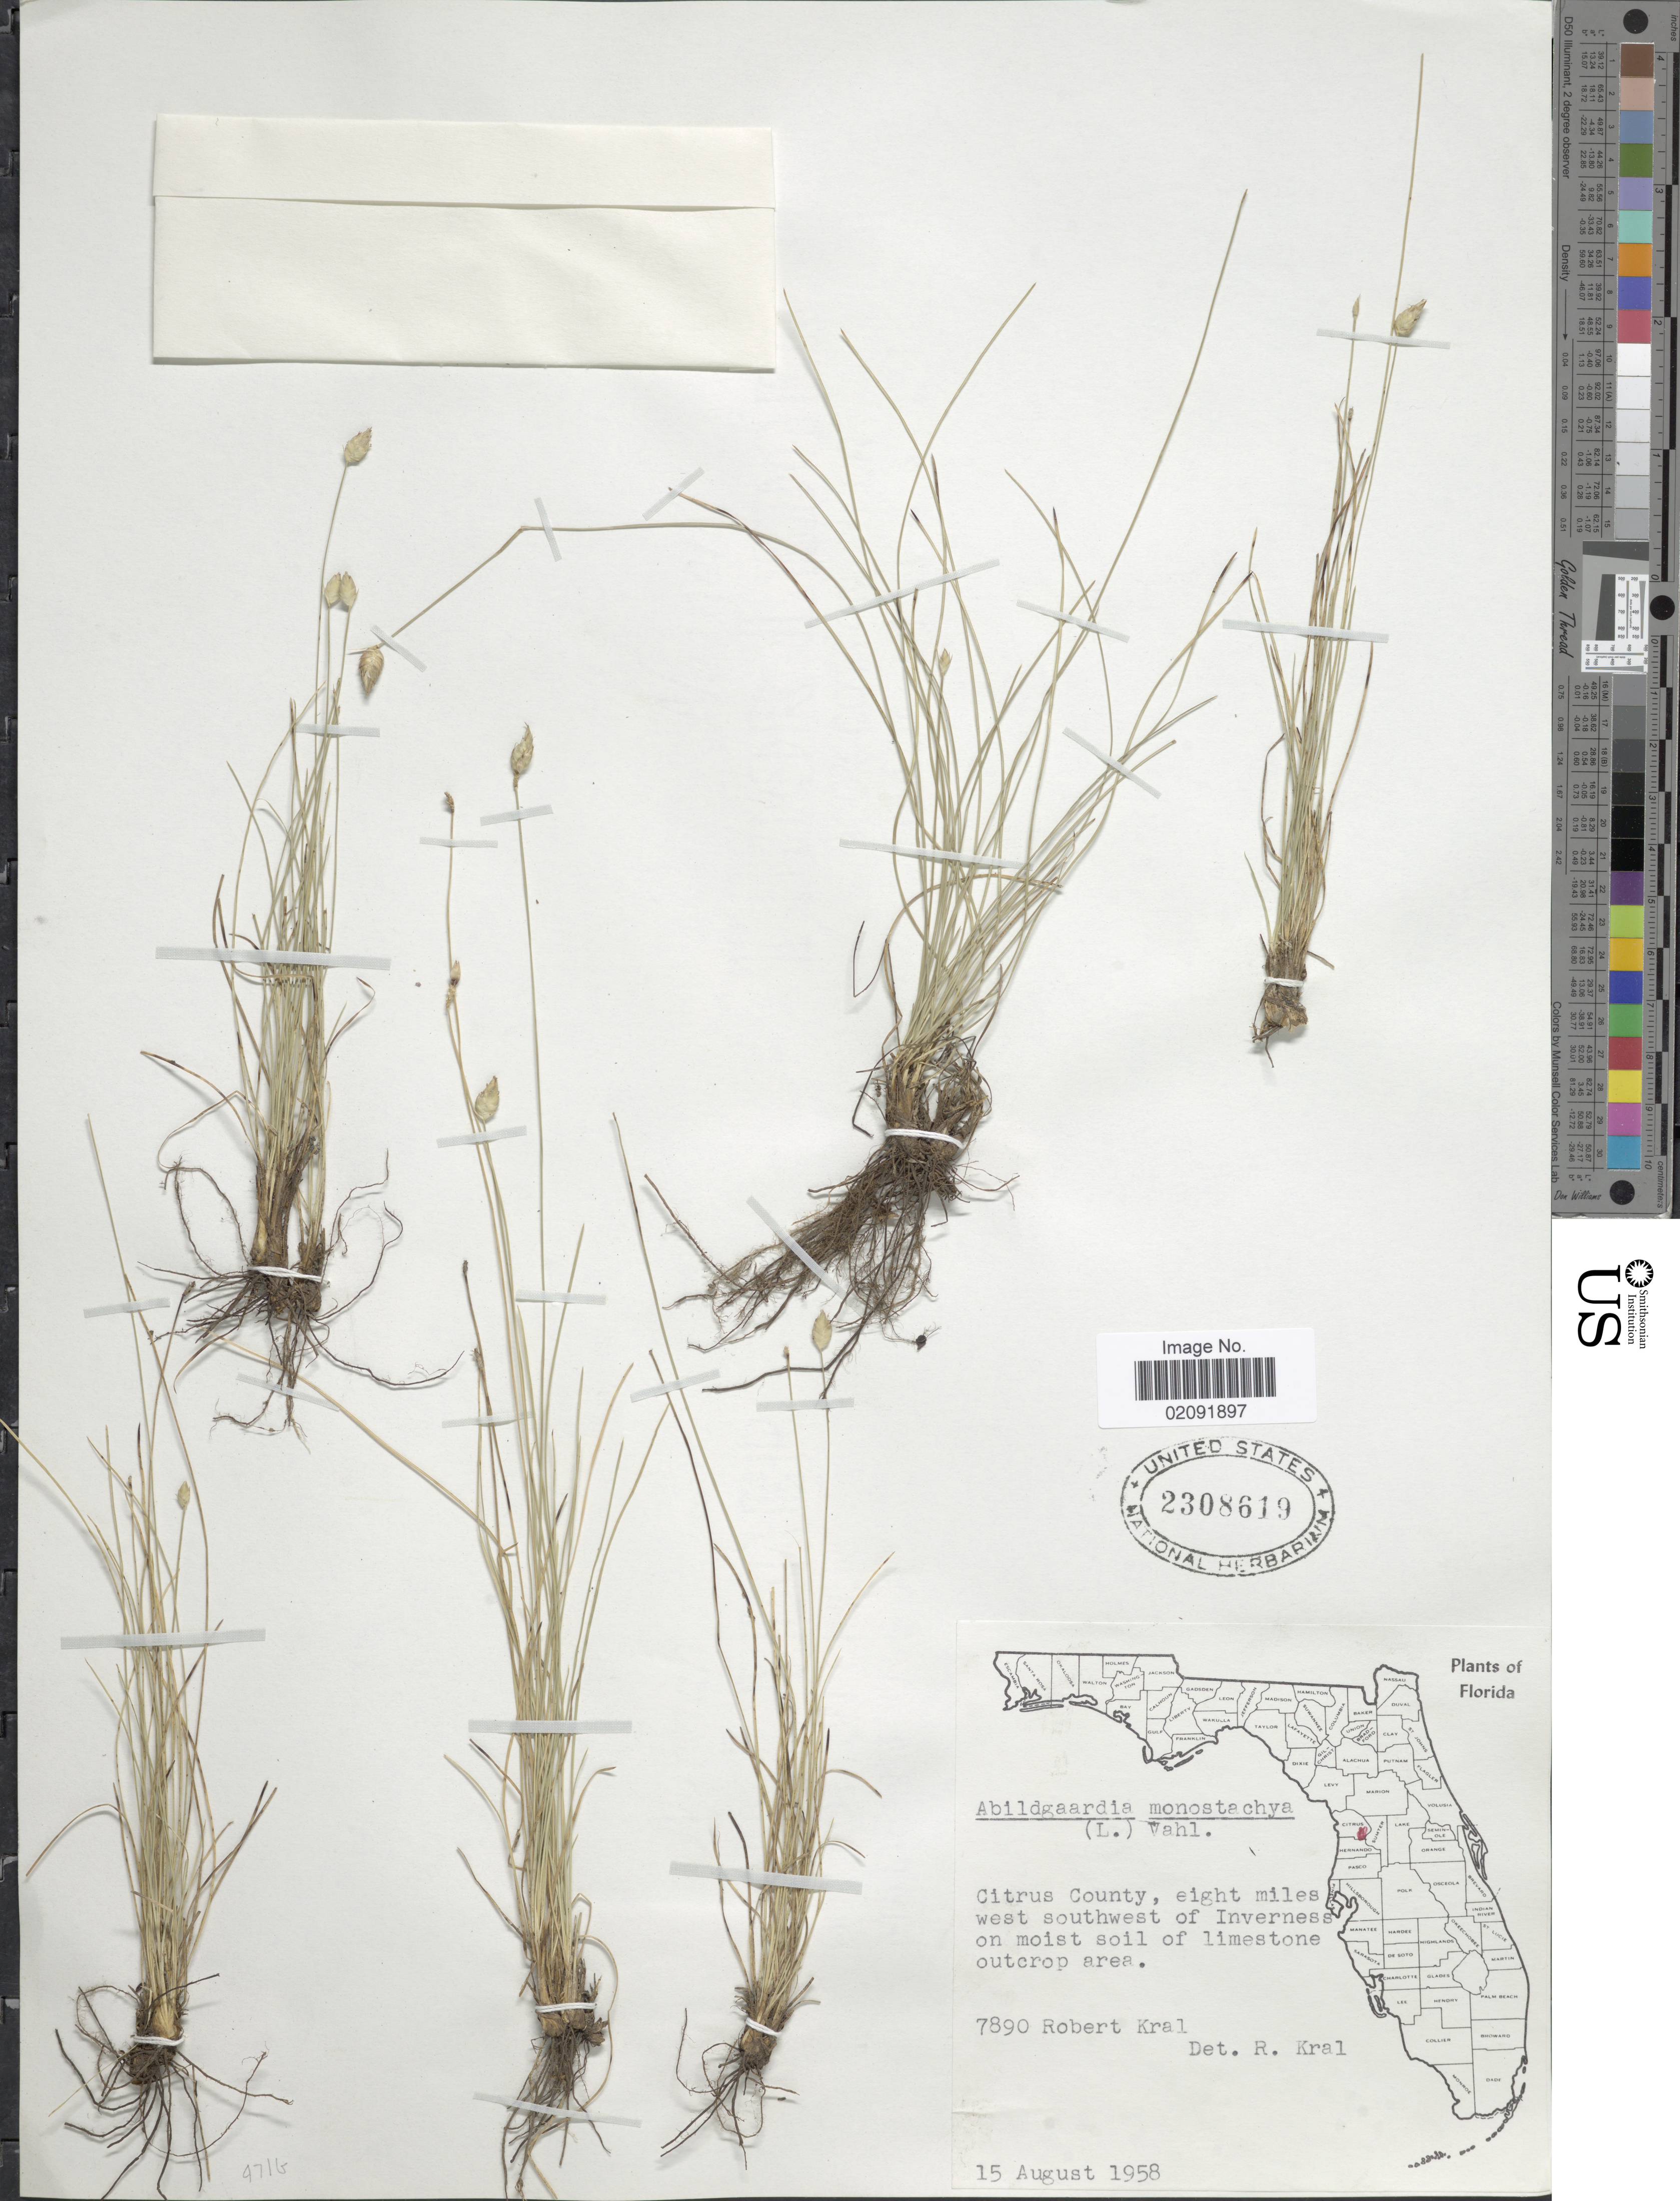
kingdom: Plantae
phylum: Tracheophyta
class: Liliopsida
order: Poales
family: Cyperaceae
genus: Abildgaardia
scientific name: Abildgaardia ovata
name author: (Burm. f.) Kral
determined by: Strong, Mark T., (BOT), Smithsonian Institution - National Museum of Natural History (UNITED STATES)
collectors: R. Kral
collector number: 7890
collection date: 1958-08-15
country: United States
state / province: Florida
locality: Citrus County, eight miles west southwest of Inverness on moist soil of limestone outcrop area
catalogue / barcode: US 2308619